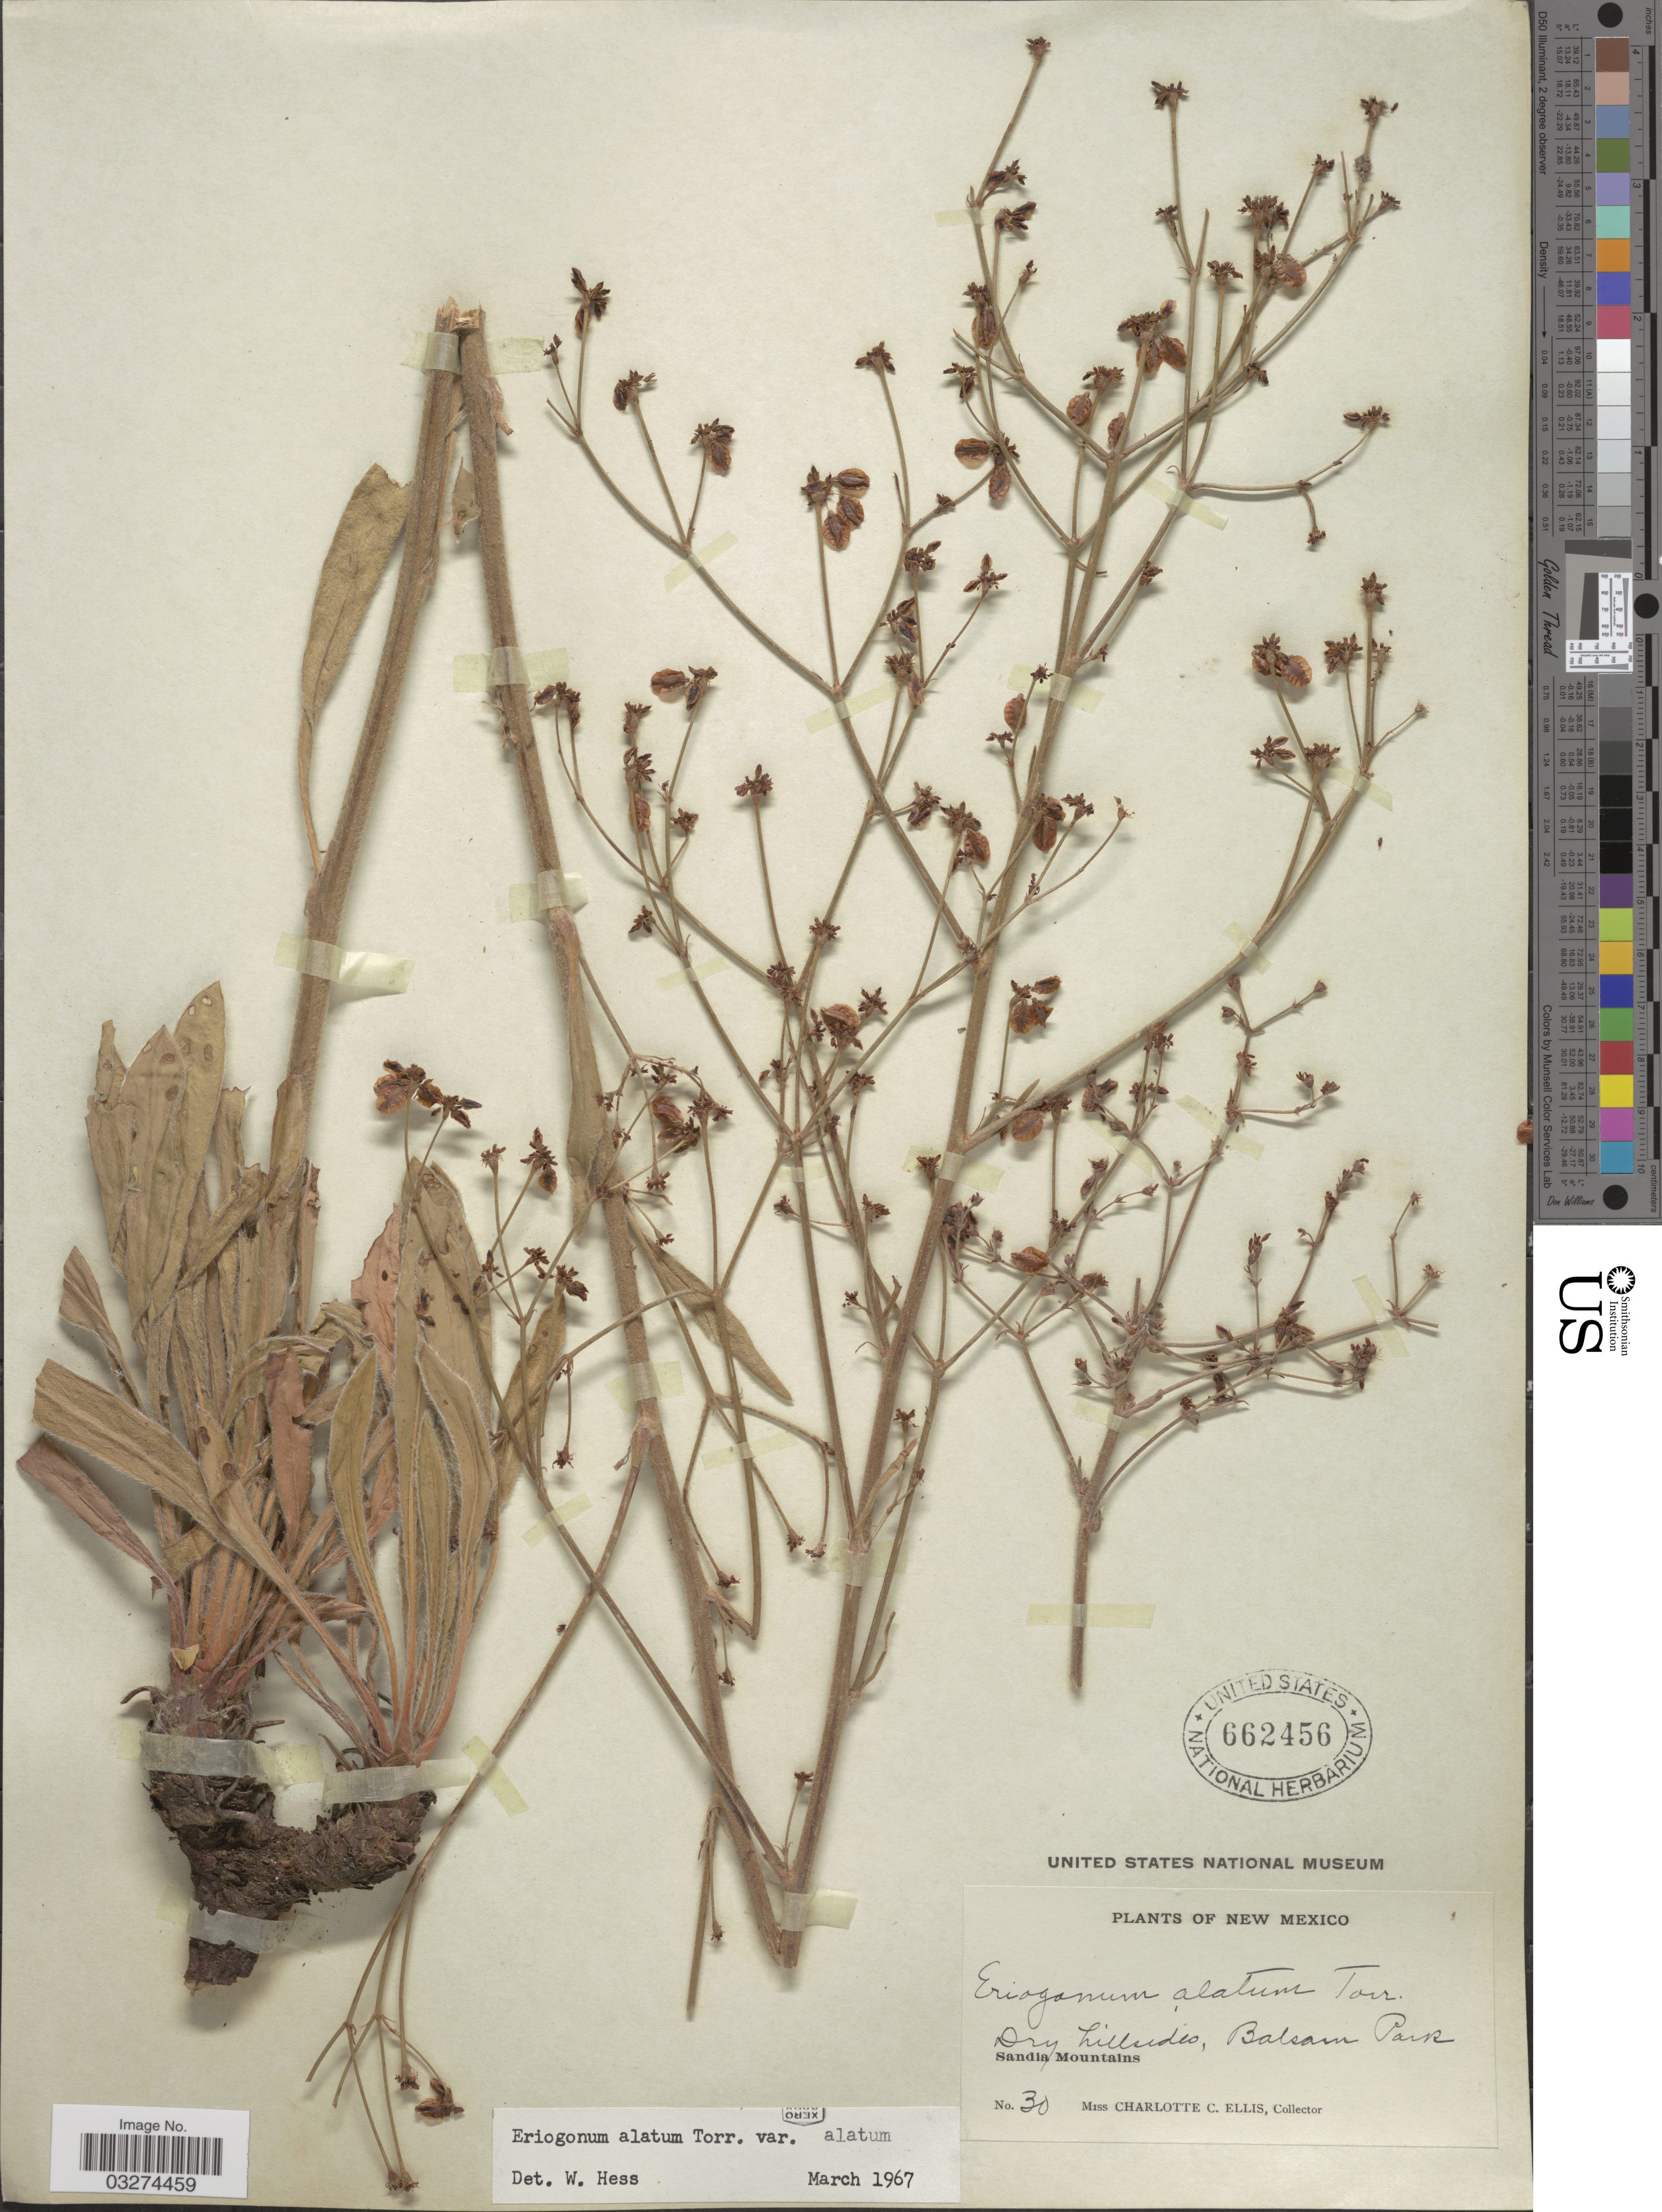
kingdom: Plantae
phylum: Tracheophyta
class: Magnoliopsida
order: Caryophyllales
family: Polygonaceae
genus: Eriogonum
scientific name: Eriogonum alatum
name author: Torr.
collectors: C. C. Ellis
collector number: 30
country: United States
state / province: New Mexico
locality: Balsam Park, Sandia Mountains.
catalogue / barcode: US 662456